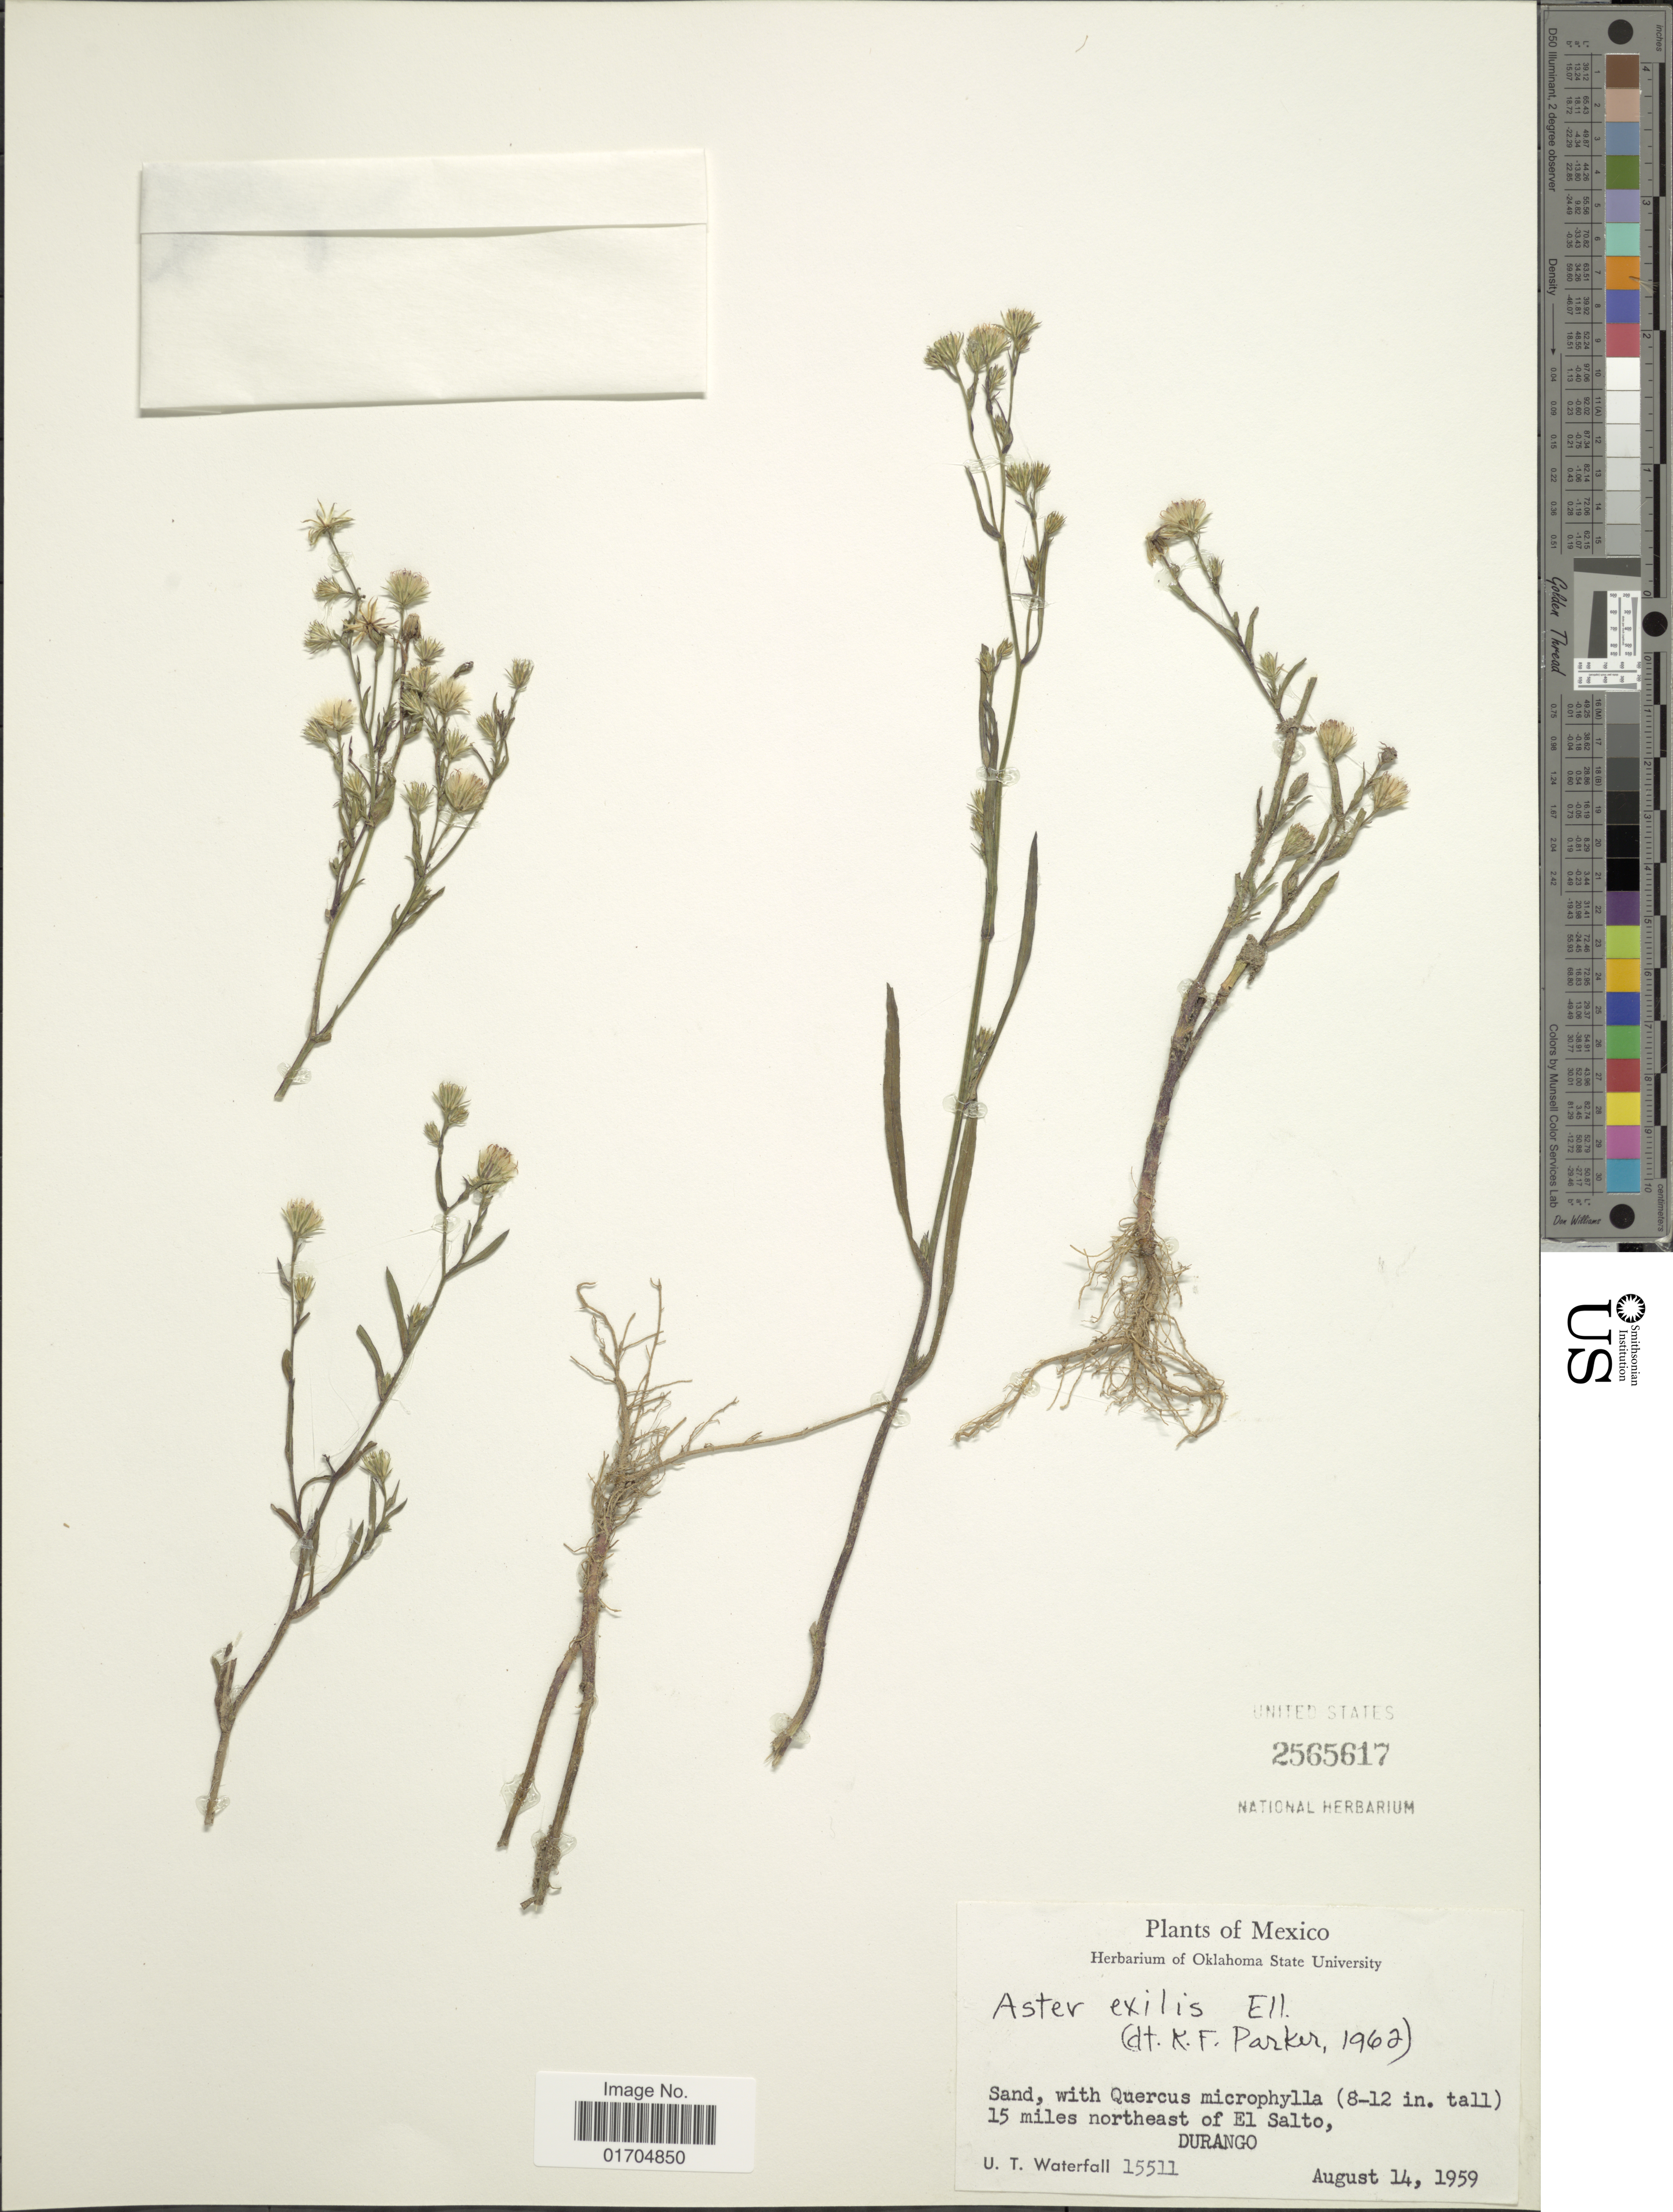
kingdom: Plantae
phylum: Tracheophyta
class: Magnoliopsida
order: Asterales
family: Asteraceae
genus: Symphyotrichum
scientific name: Symphyotrichum subulatum var. parviflorum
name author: (Nees) S.D. Sundb.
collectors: U. T. Waterfall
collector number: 15511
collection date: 1959-08-14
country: Mexico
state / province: Durango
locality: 15 miles northeast of El Salto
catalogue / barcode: US 2565617